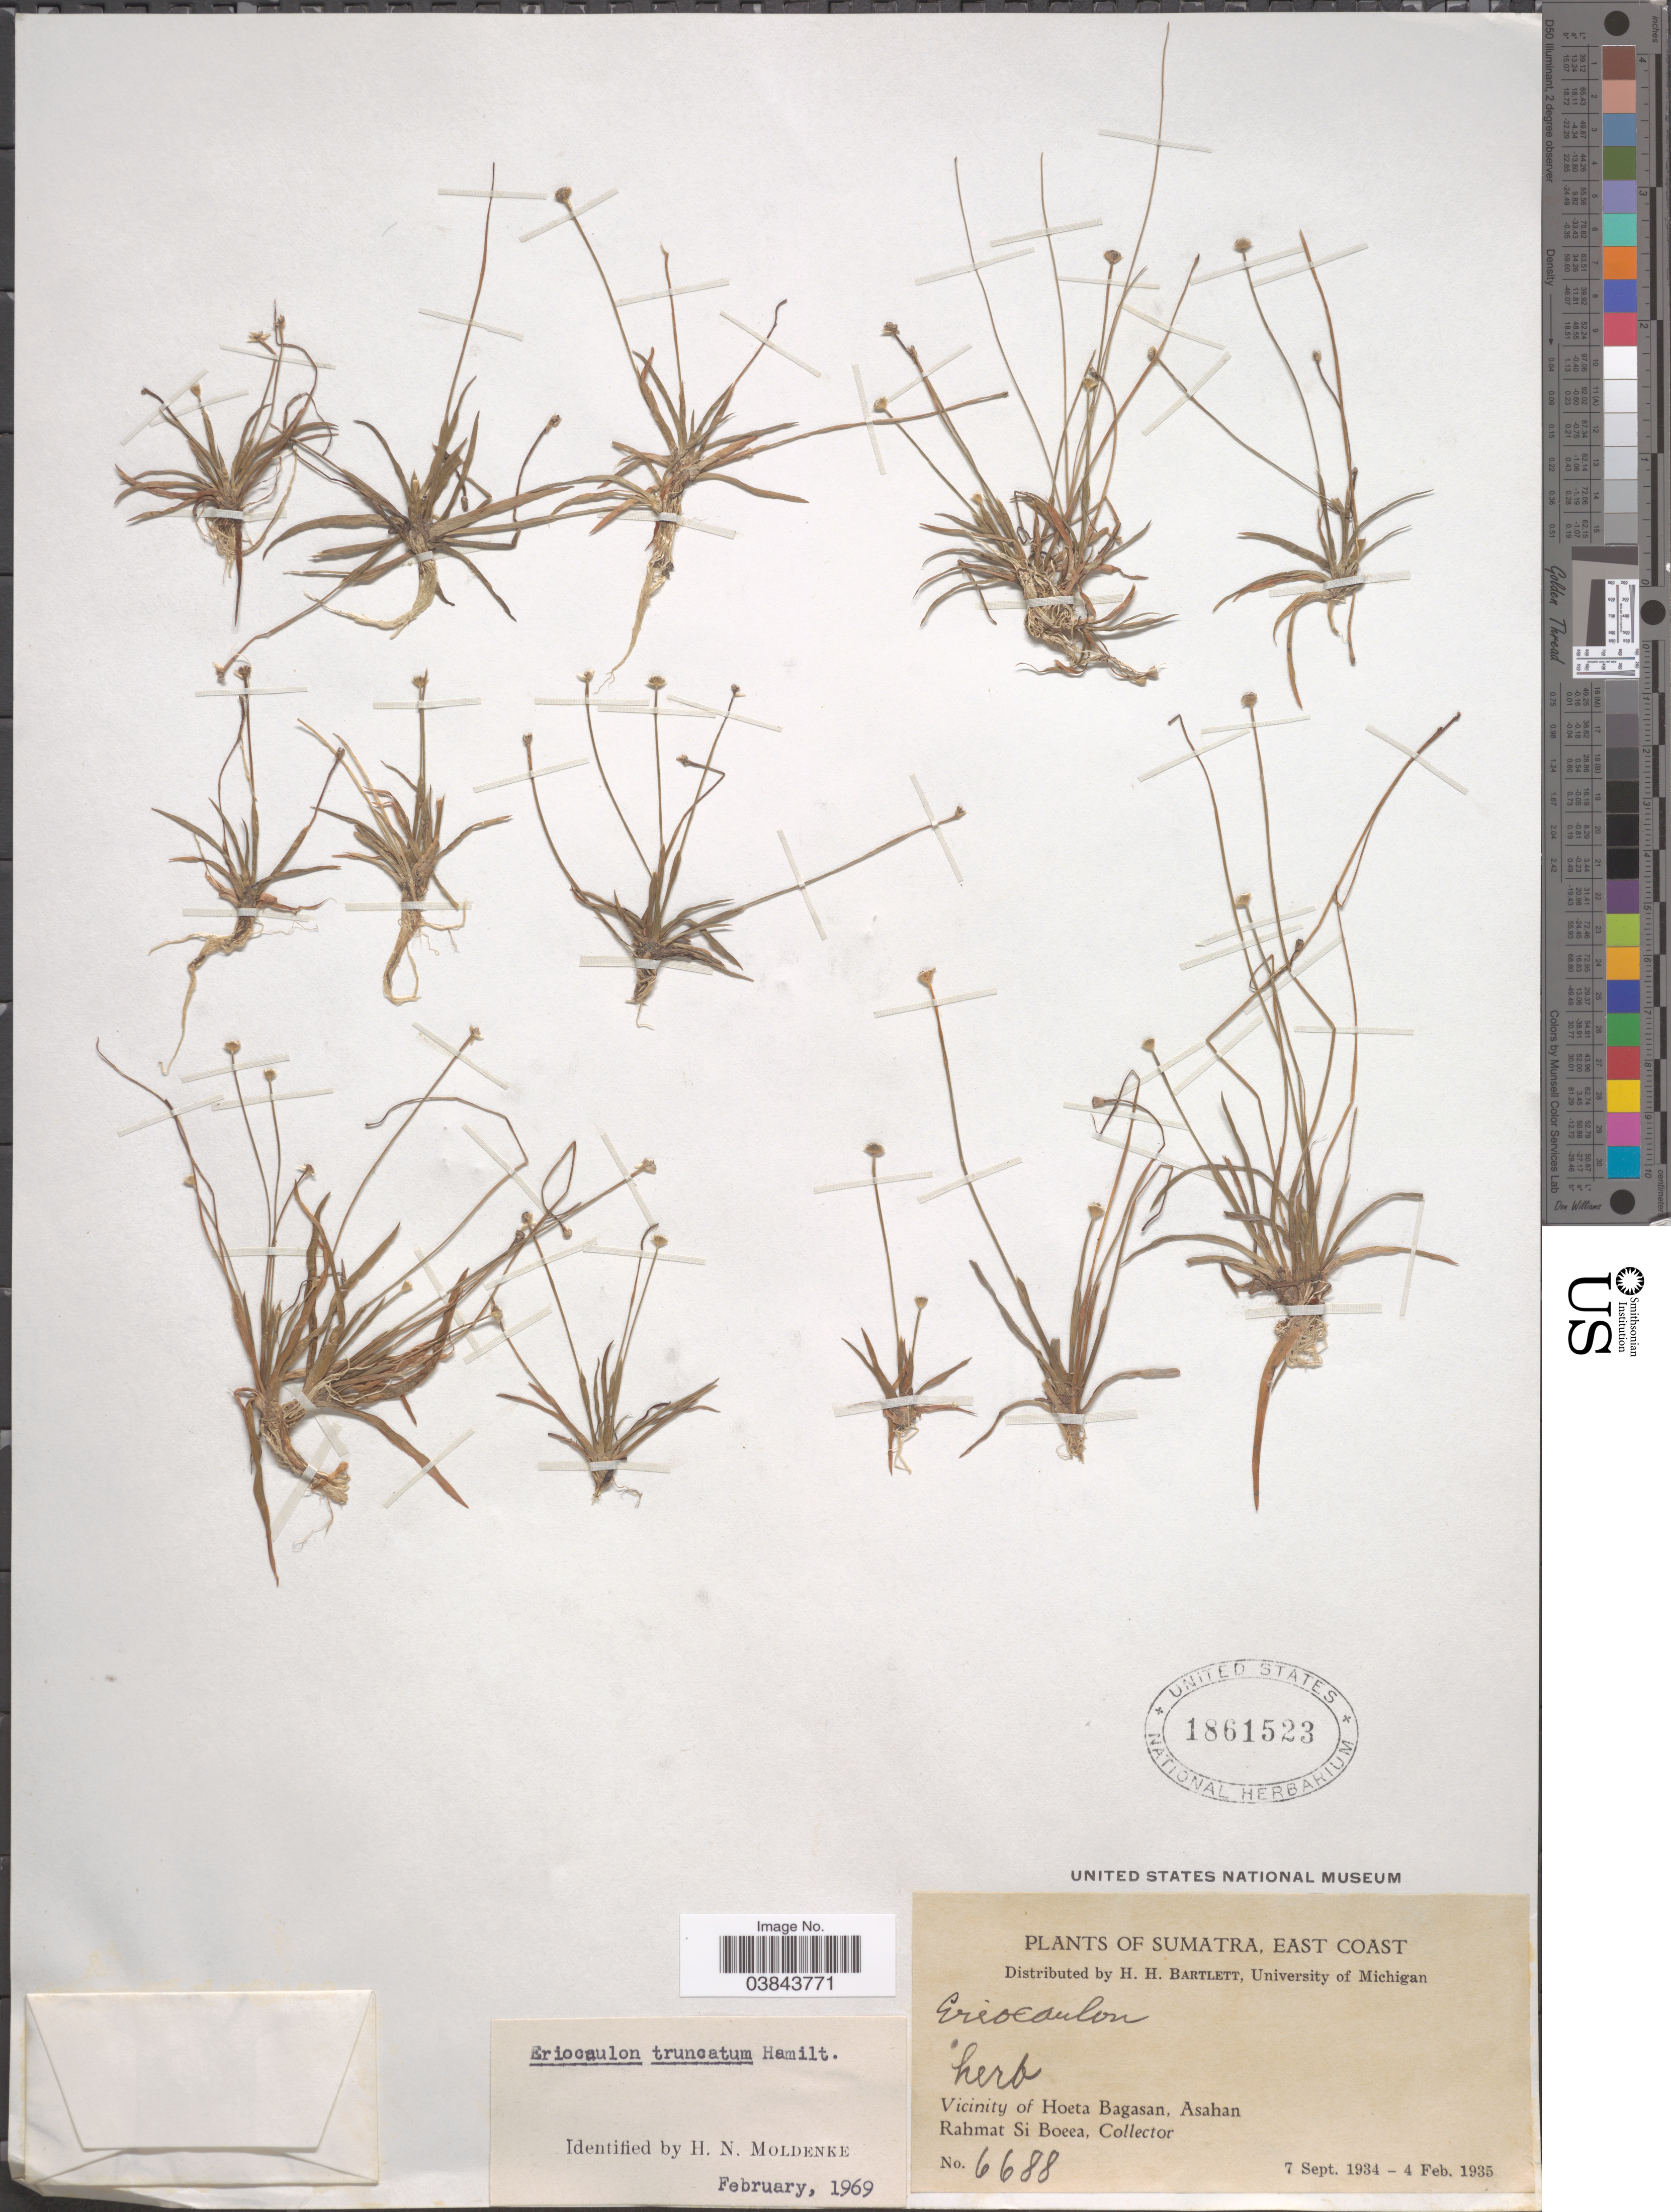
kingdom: Plantae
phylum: Tracheophyta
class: Liliopsida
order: Poales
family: Eriocaulaceae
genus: Eriocaulon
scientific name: Eriocaulon truncatum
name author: Buch.-Ham. ex Mart.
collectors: Rahmat Si Boeea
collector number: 6688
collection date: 1934-09-07/1935-02-04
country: Indonesia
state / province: Sumatra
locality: East Coast. Vicinity of Hoeta Bagasan, Asahan.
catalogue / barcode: US 1861523